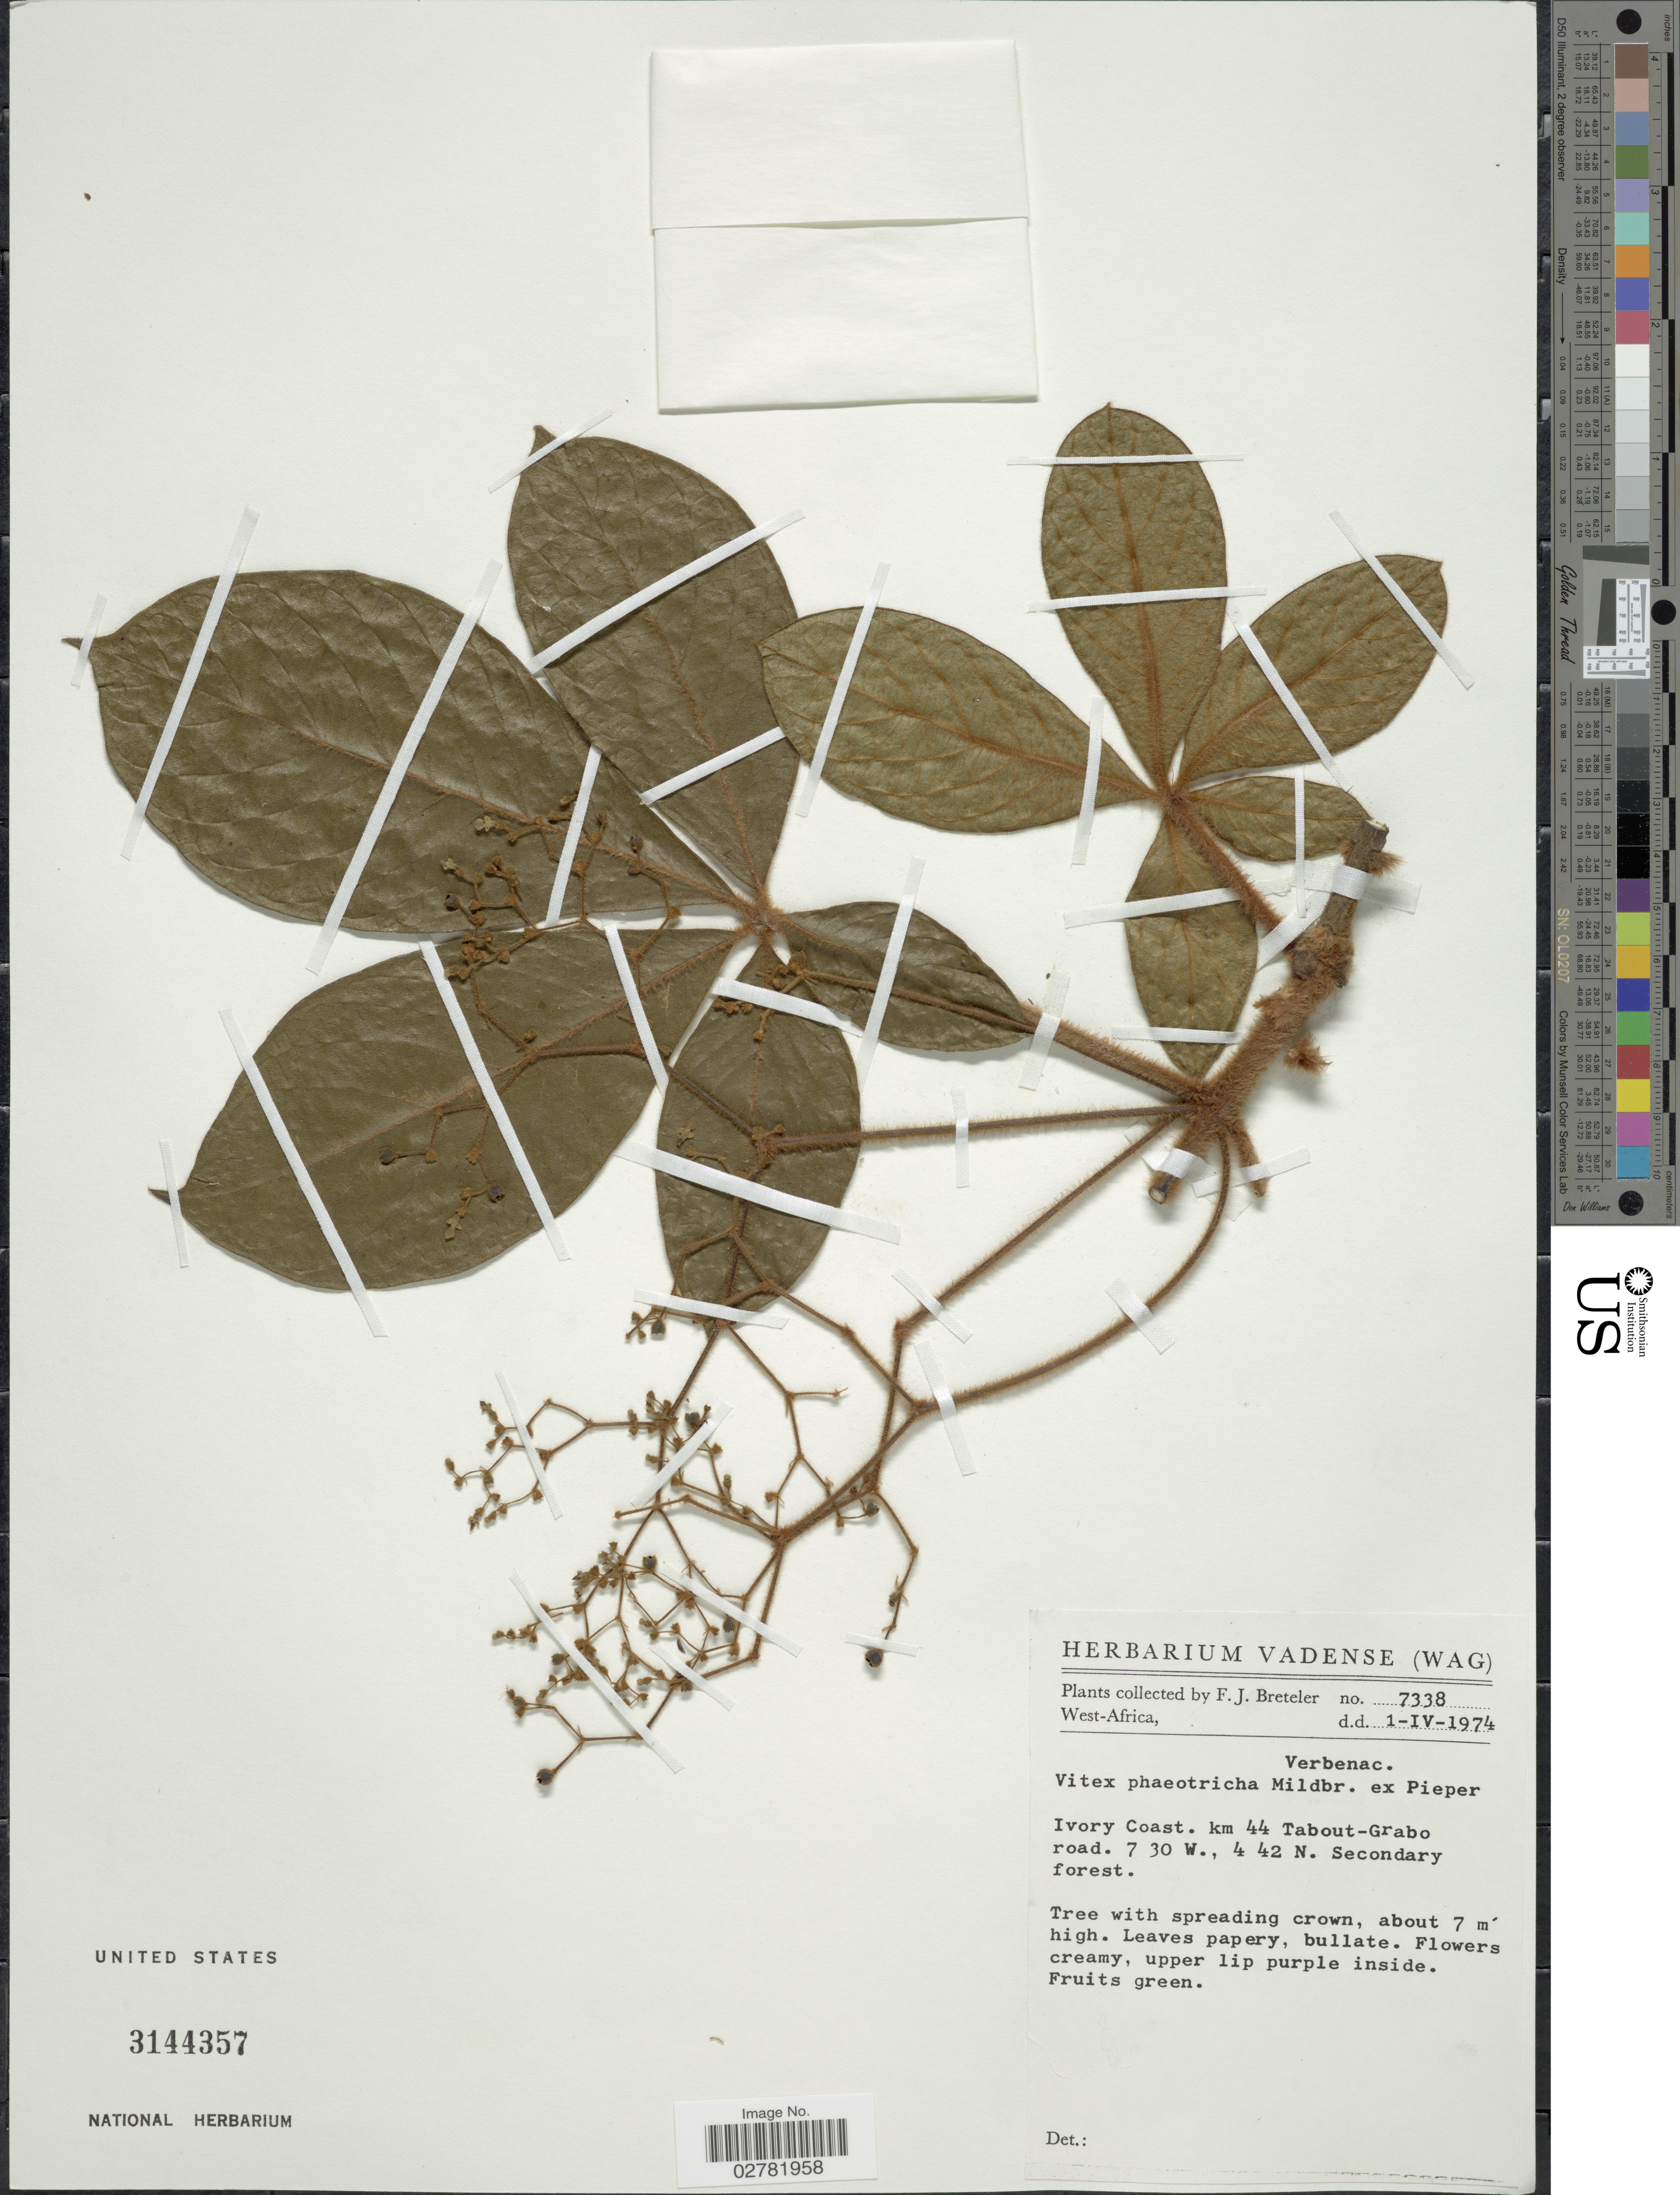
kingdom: Plantae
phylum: Tracheophyta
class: Magnoliopsida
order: Lamiales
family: Lamiaceae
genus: Vitex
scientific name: Vitex phaeotricha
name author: Mildbr.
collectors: F. J. Breteler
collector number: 7338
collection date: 1974-04-01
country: Ivory Coast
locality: West-Africa. km 44 Tabout-Grabo road.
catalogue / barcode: US 3144357